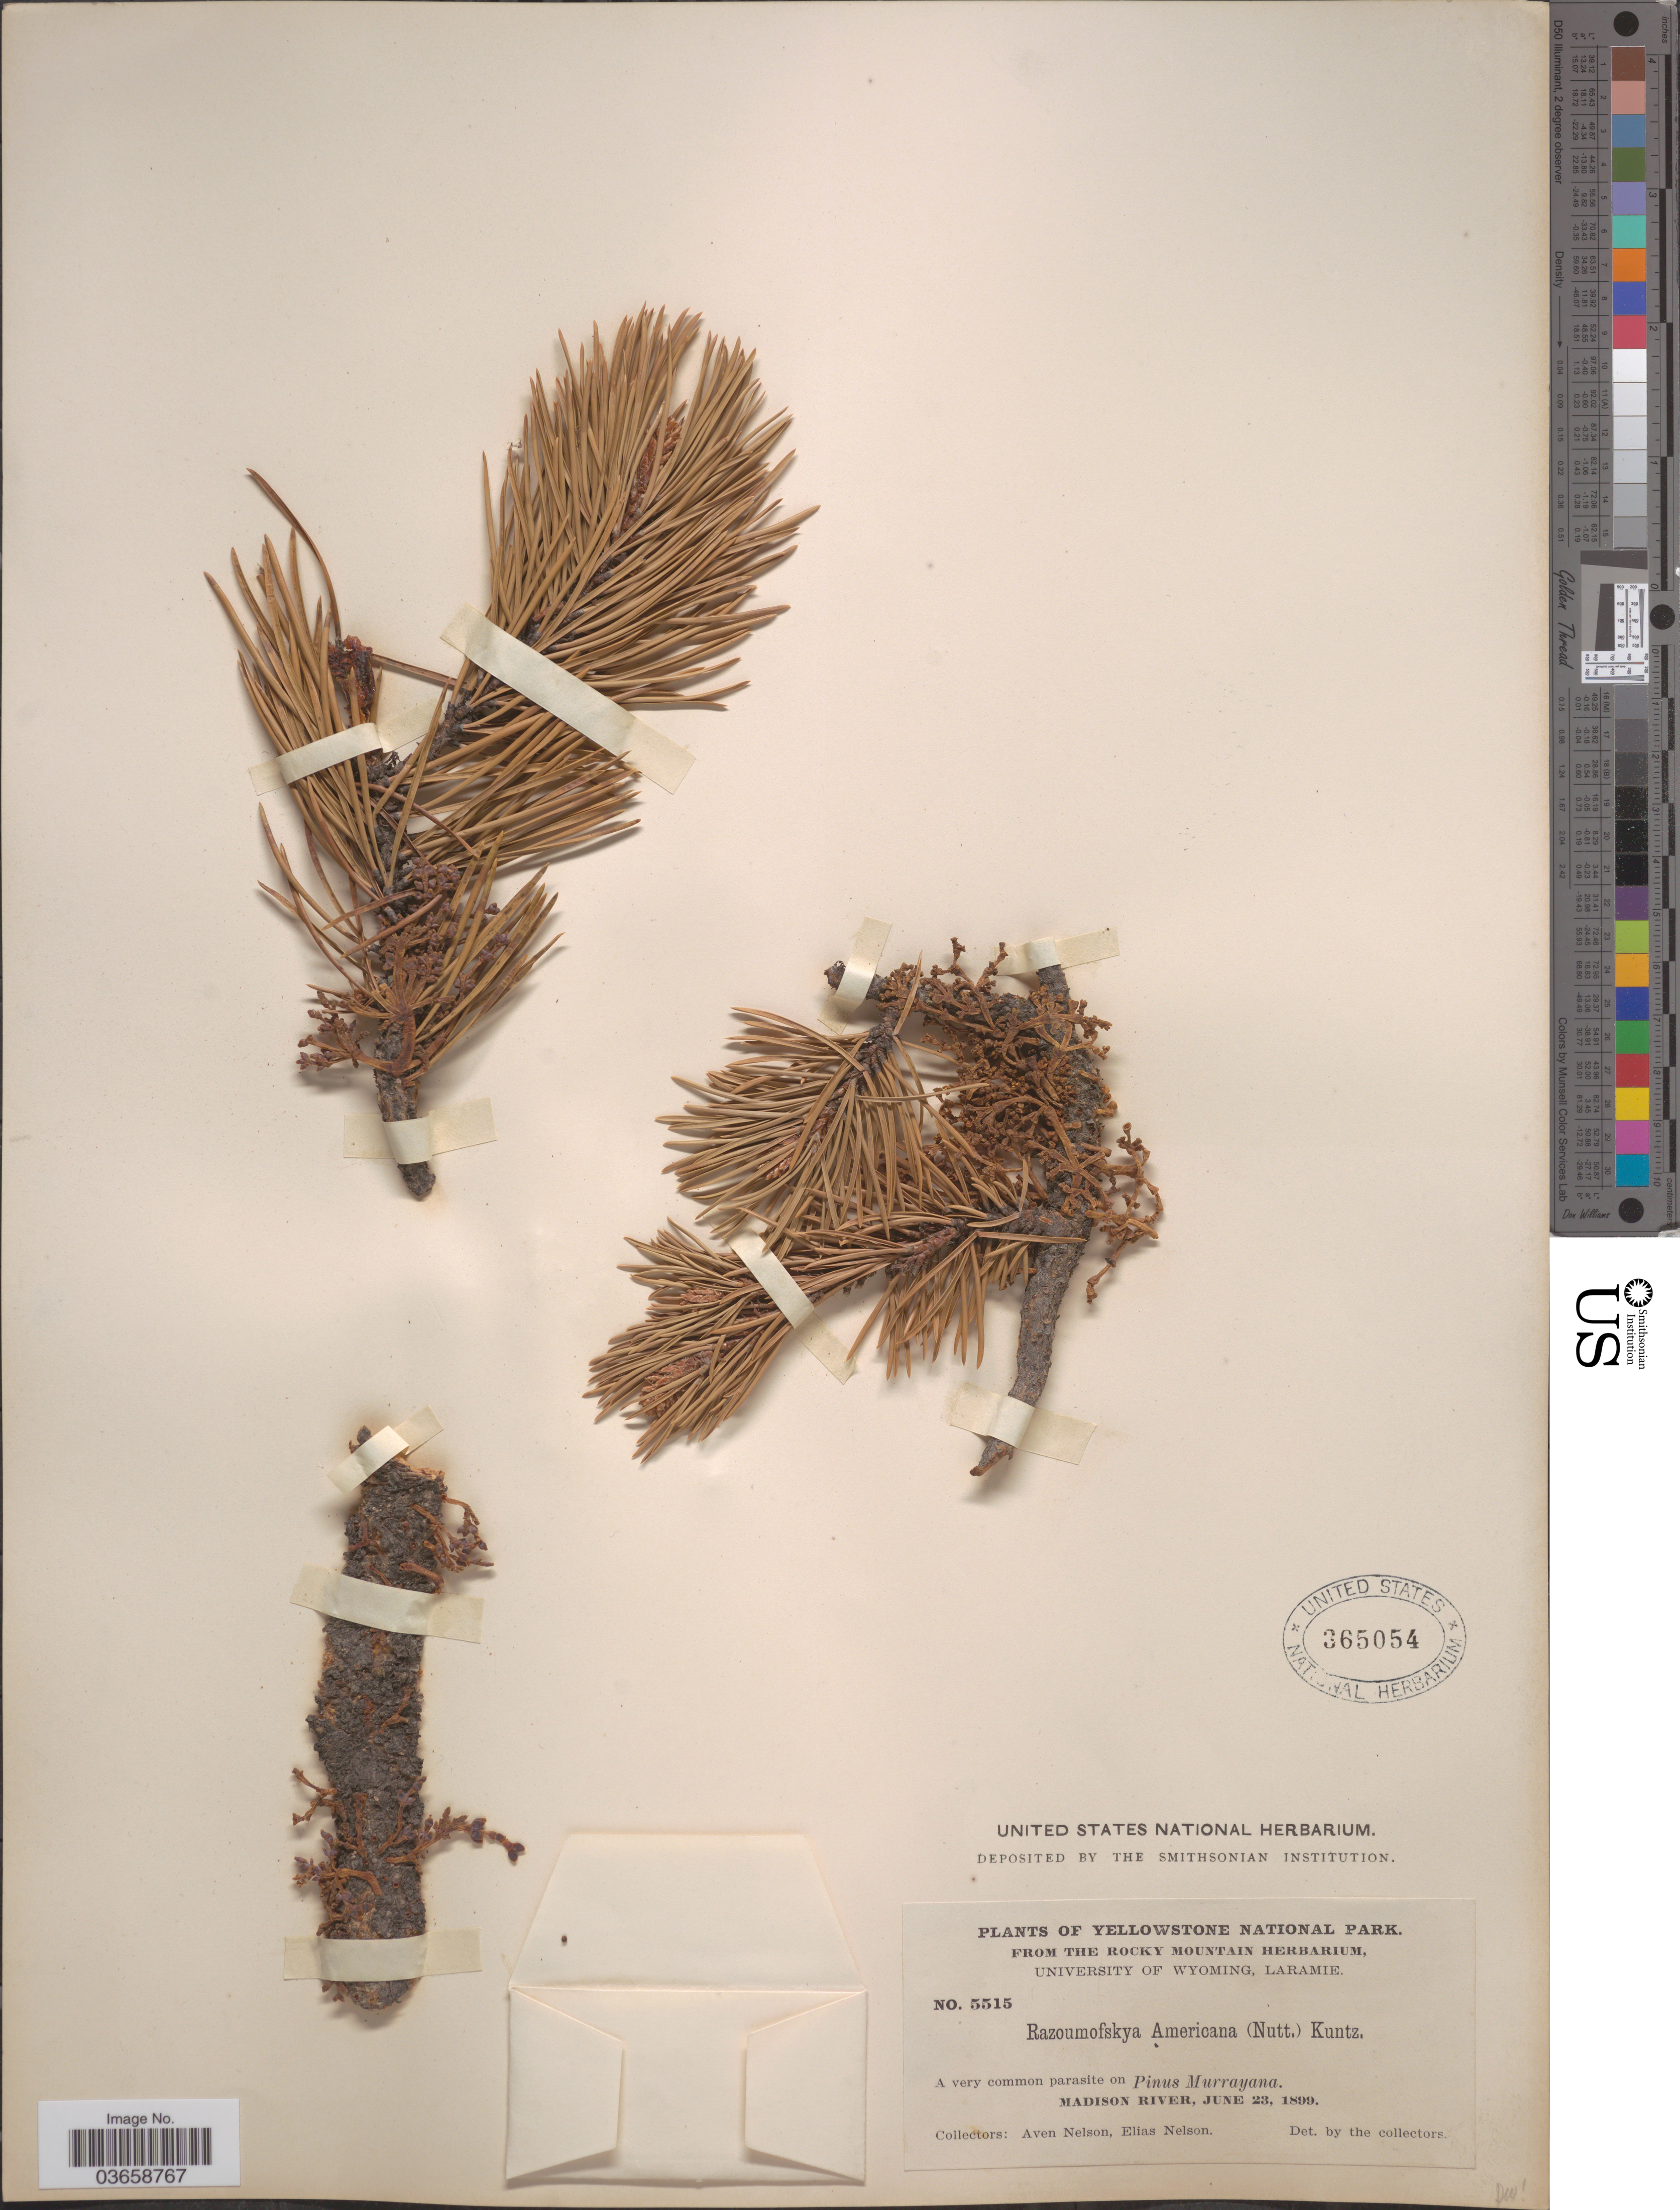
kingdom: Plantae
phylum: Tracheophyta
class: Magnoliopsida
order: Santalales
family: Viscaceae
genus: Arceuthobium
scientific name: Arceuthobium americanum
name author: Nutt. ex A. Gray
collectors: A. Nelson & E. Nelson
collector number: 5515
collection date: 1899-06-23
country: United States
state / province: Wyoming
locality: Yellowstone National Park. Madison River.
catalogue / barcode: US 365054